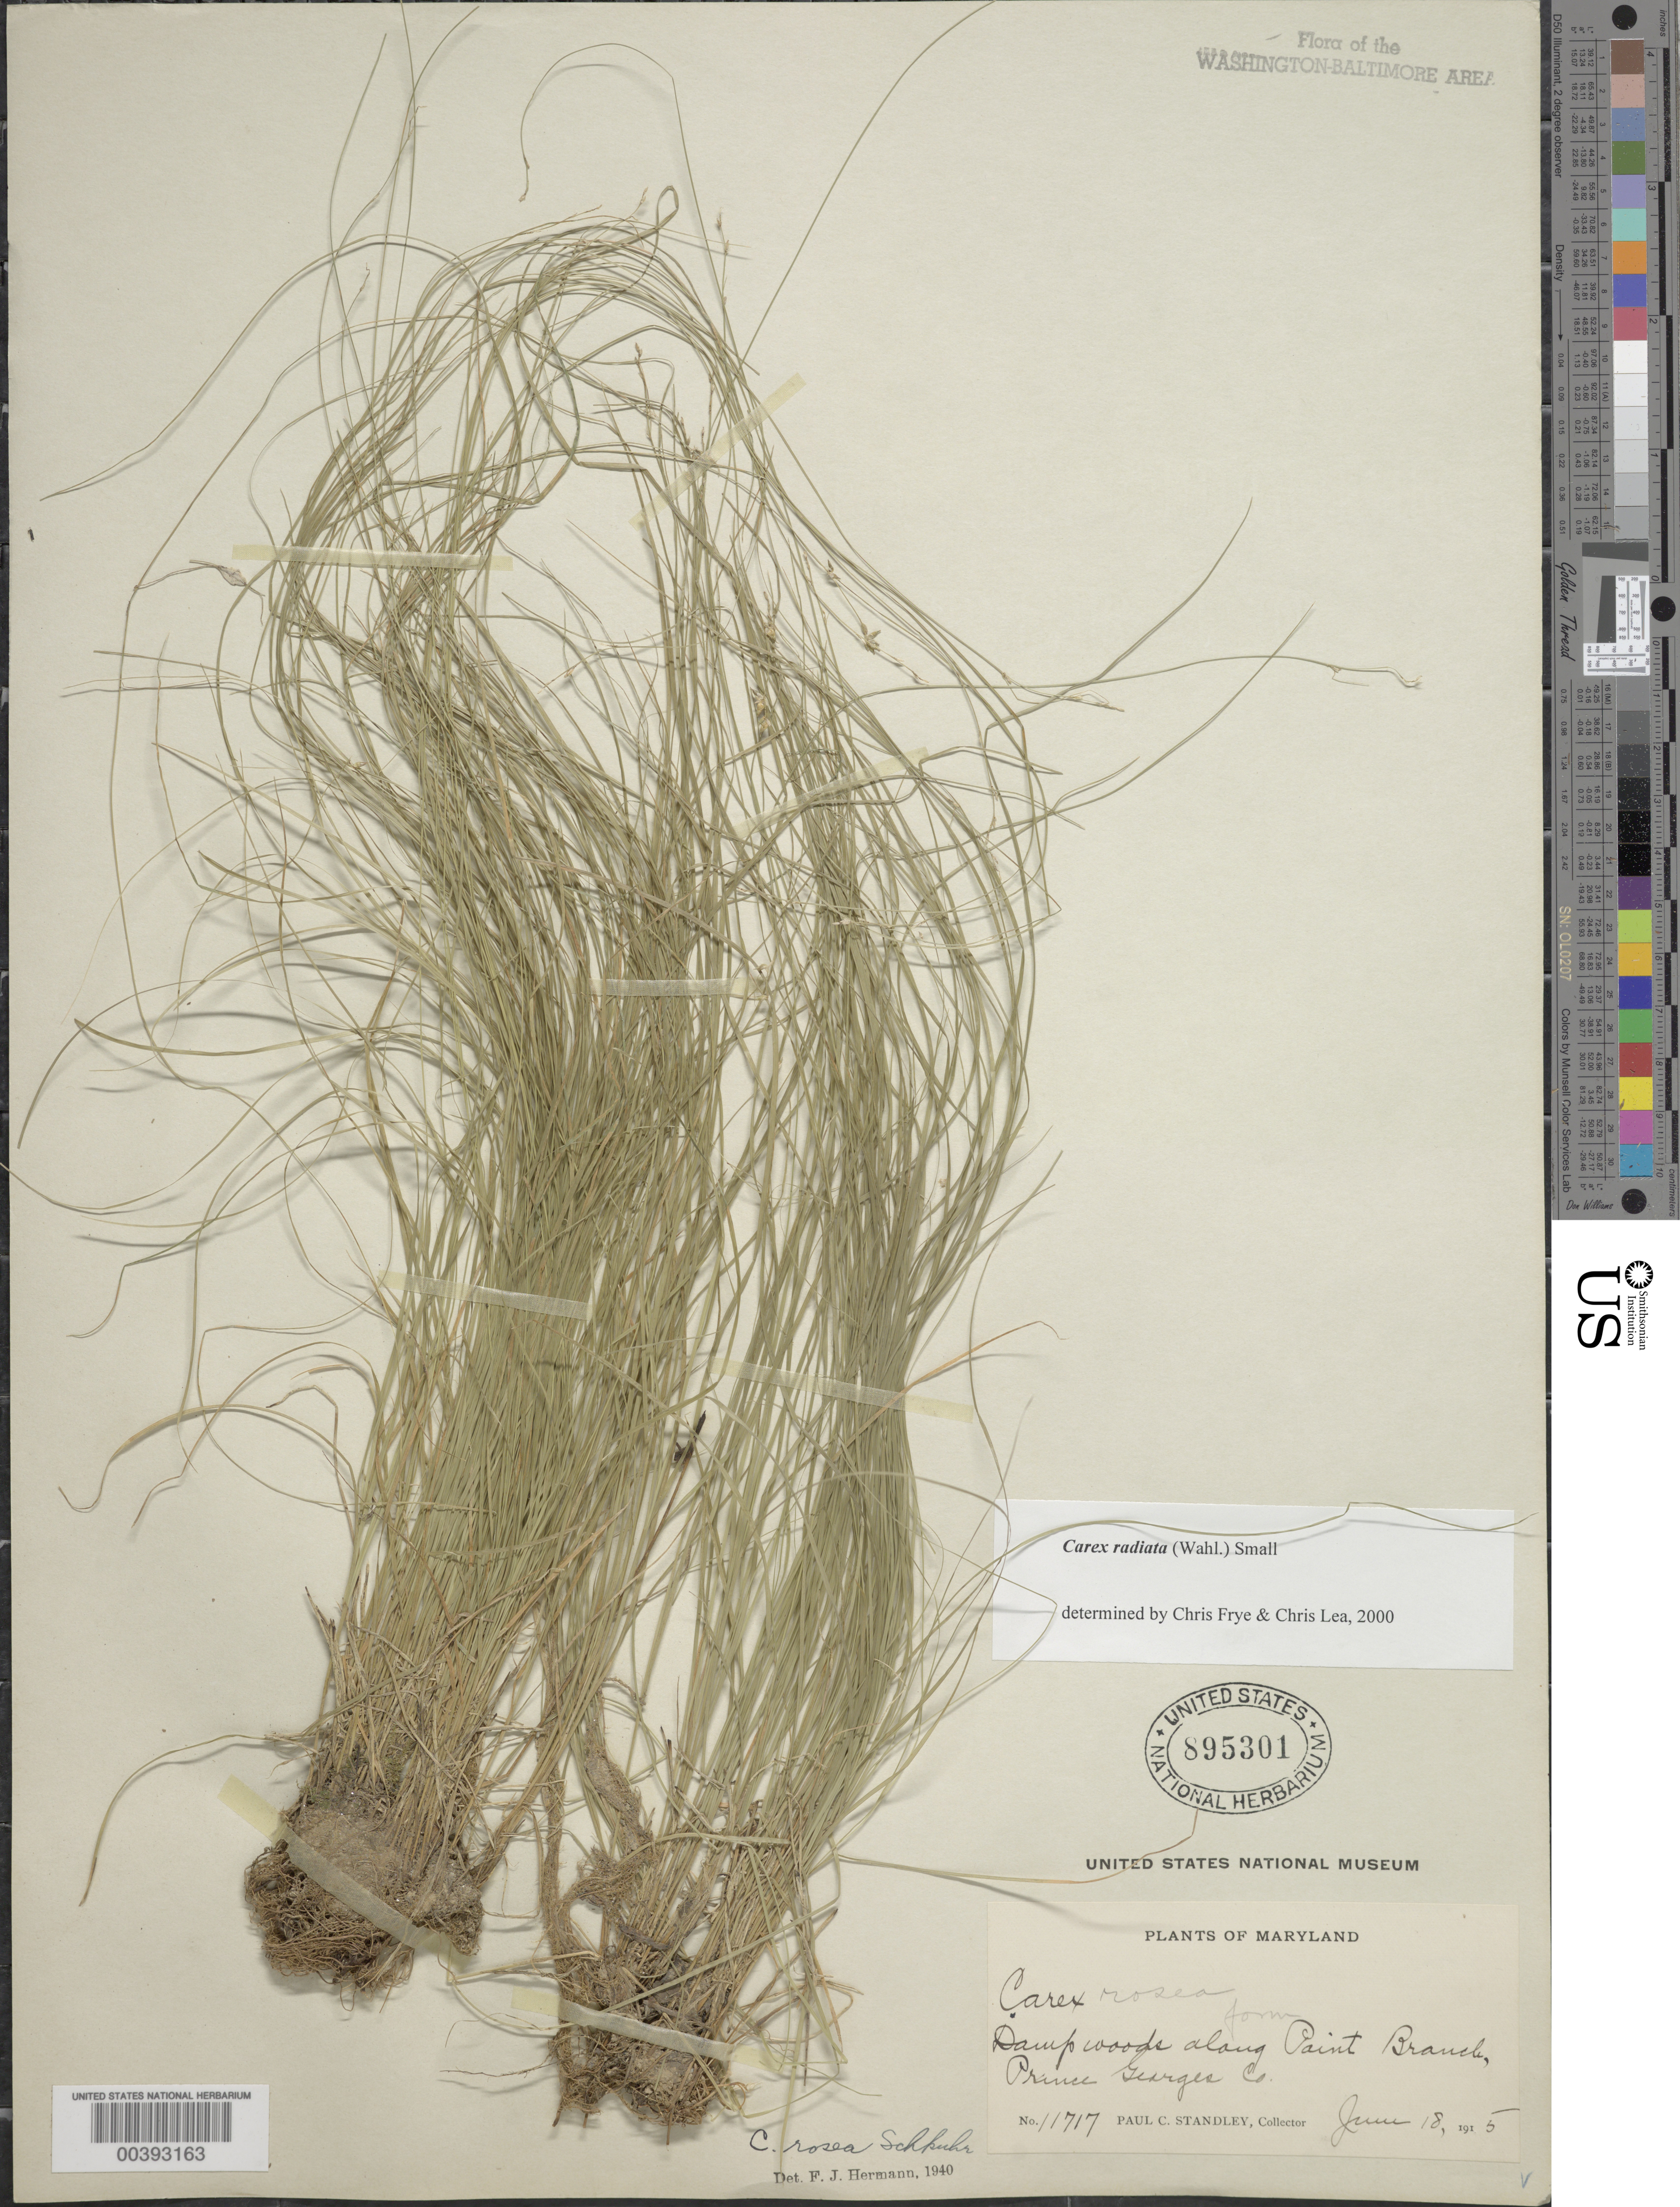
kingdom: Plantae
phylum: Tracheophyta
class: Liliopsida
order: Poales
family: Cyperaceae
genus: Carex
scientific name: Carex radiata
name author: (Wahlenb.) Small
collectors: P. C. Standley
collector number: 11717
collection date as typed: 18 Jun 1915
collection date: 1915-06-18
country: United States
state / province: Maryland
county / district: Prince George's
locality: Paint Branch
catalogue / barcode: US 895301